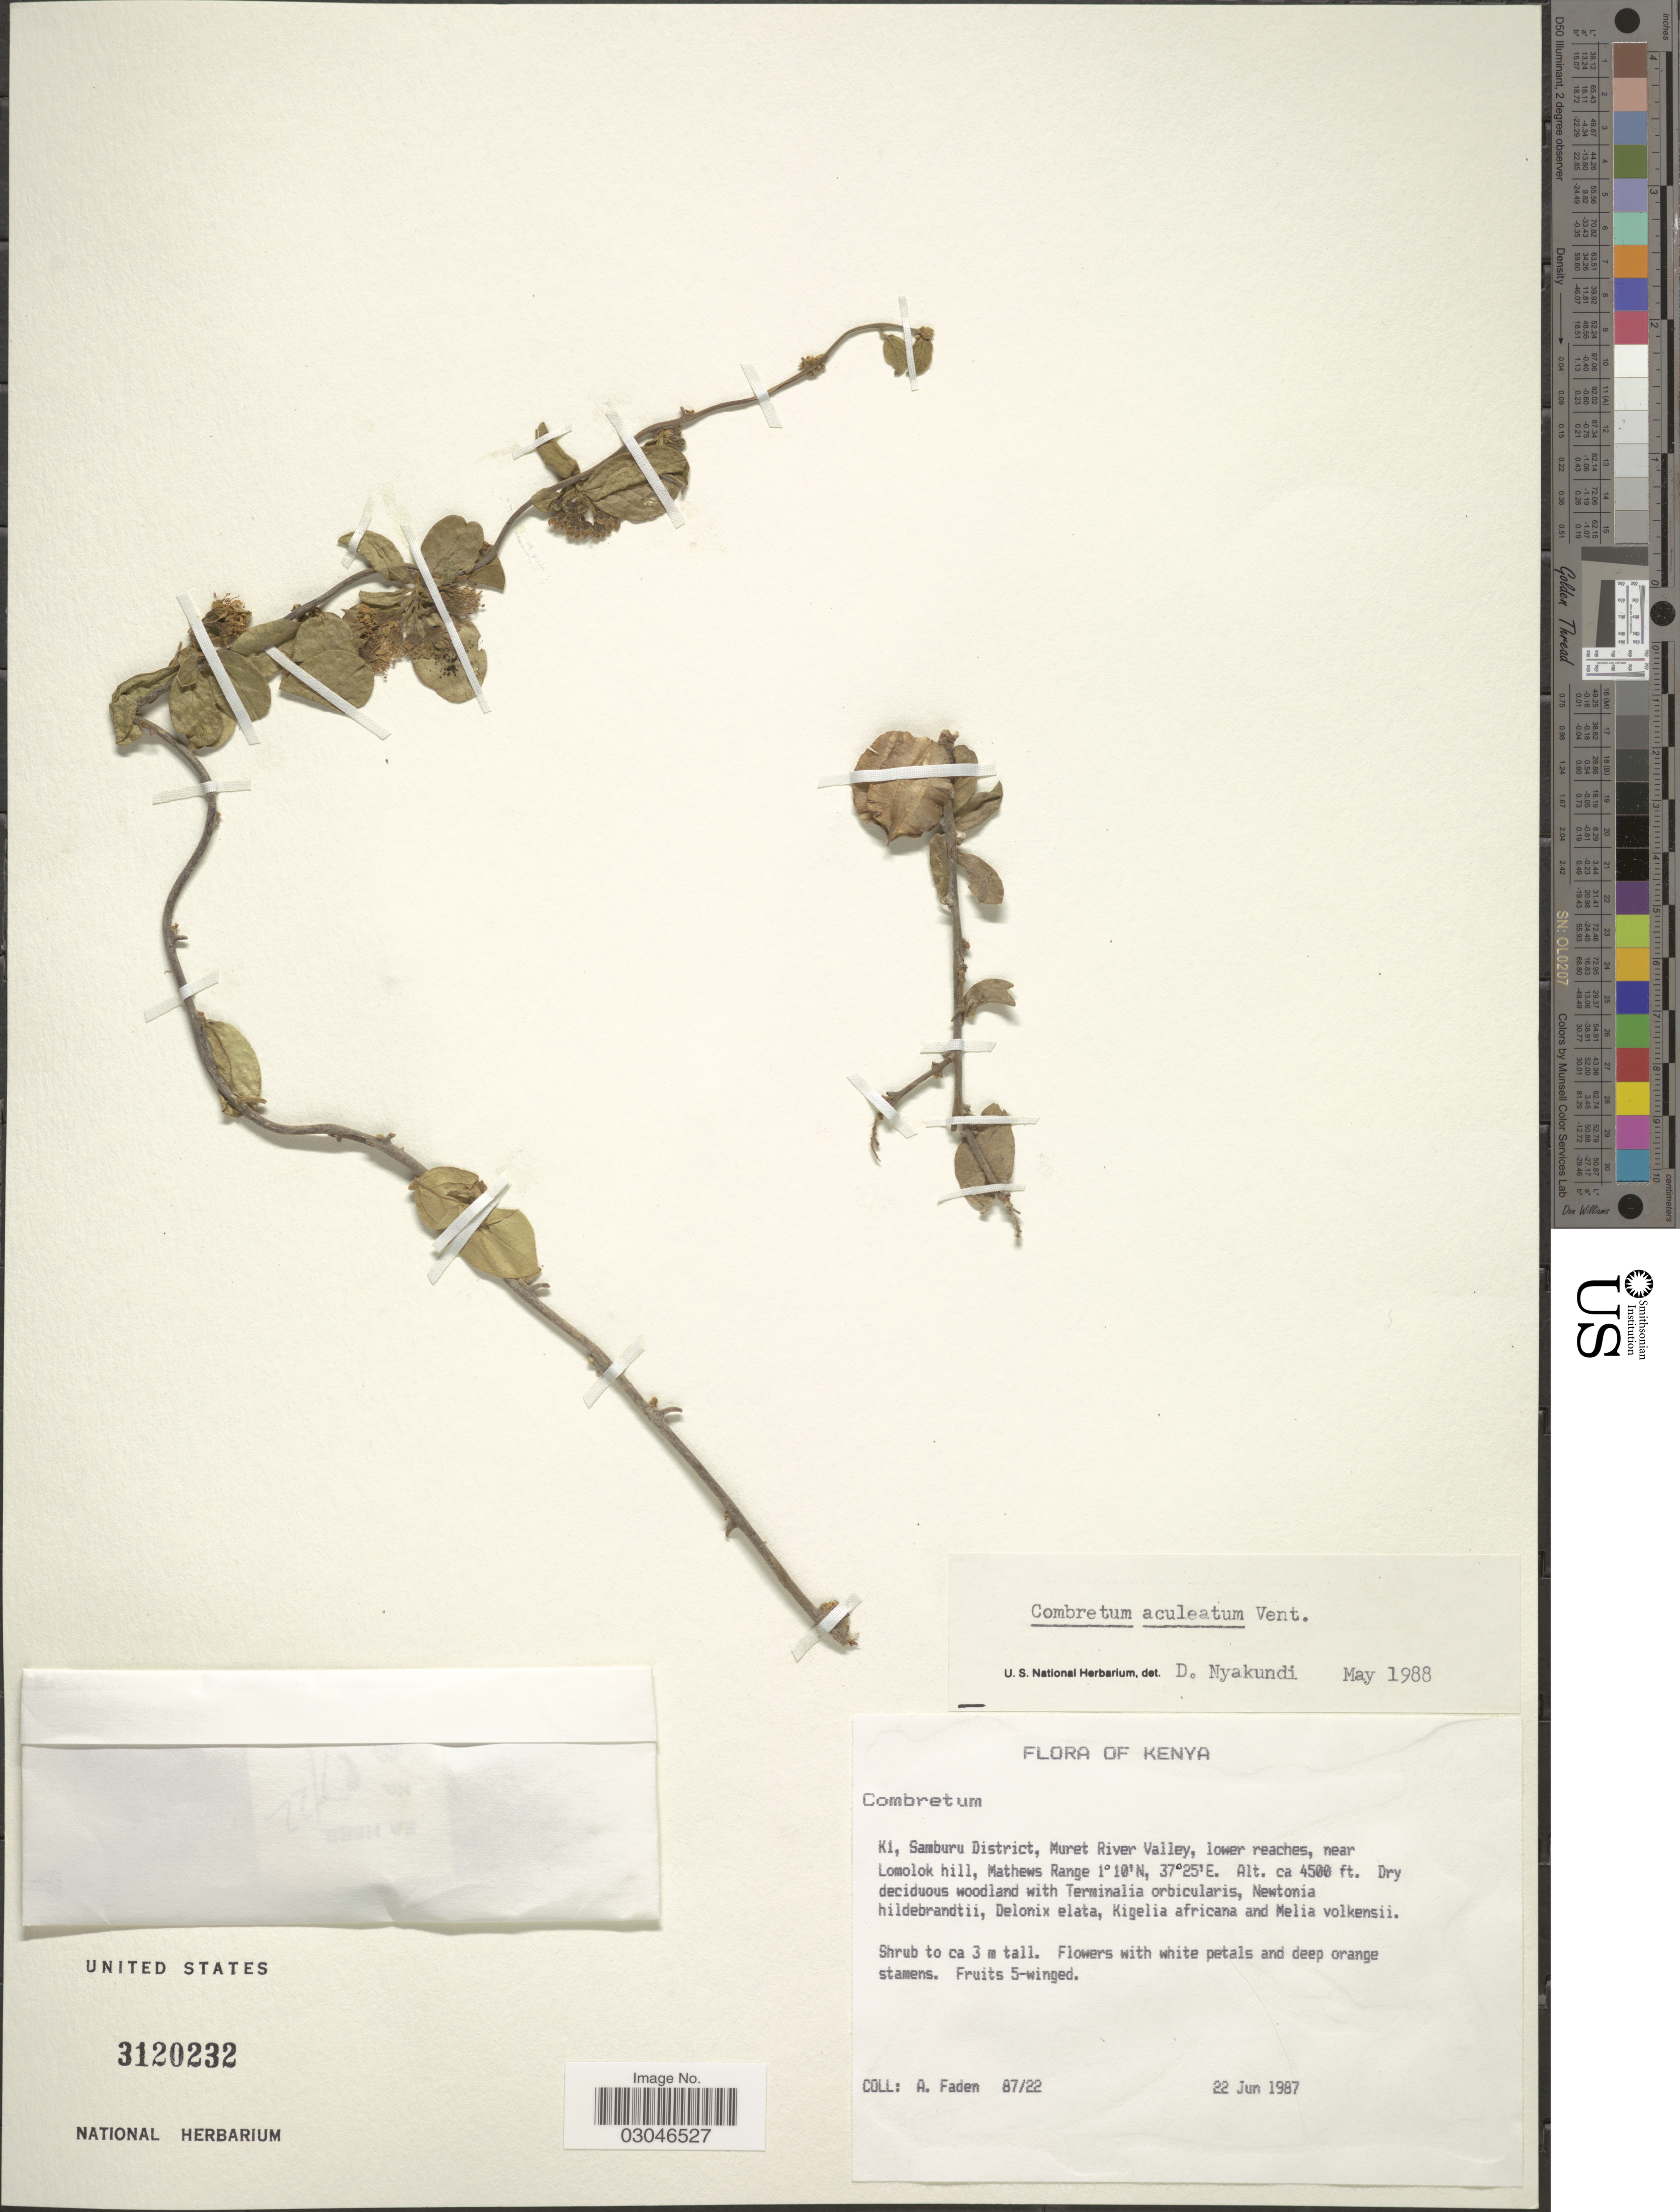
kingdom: Plantae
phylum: Tracheophyta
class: Magnoliopsida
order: Myrtales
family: Combretaceae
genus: Combretum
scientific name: Combretum aculeatum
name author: Vent.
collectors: A. J. Faden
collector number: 87/22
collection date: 1987-06-22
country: Kenya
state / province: Samburu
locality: K1, Samburu District, Muret River Valley, lower reaches, near Lomolok hill, Mathews Range.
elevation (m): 1372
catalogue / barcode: US 3120232